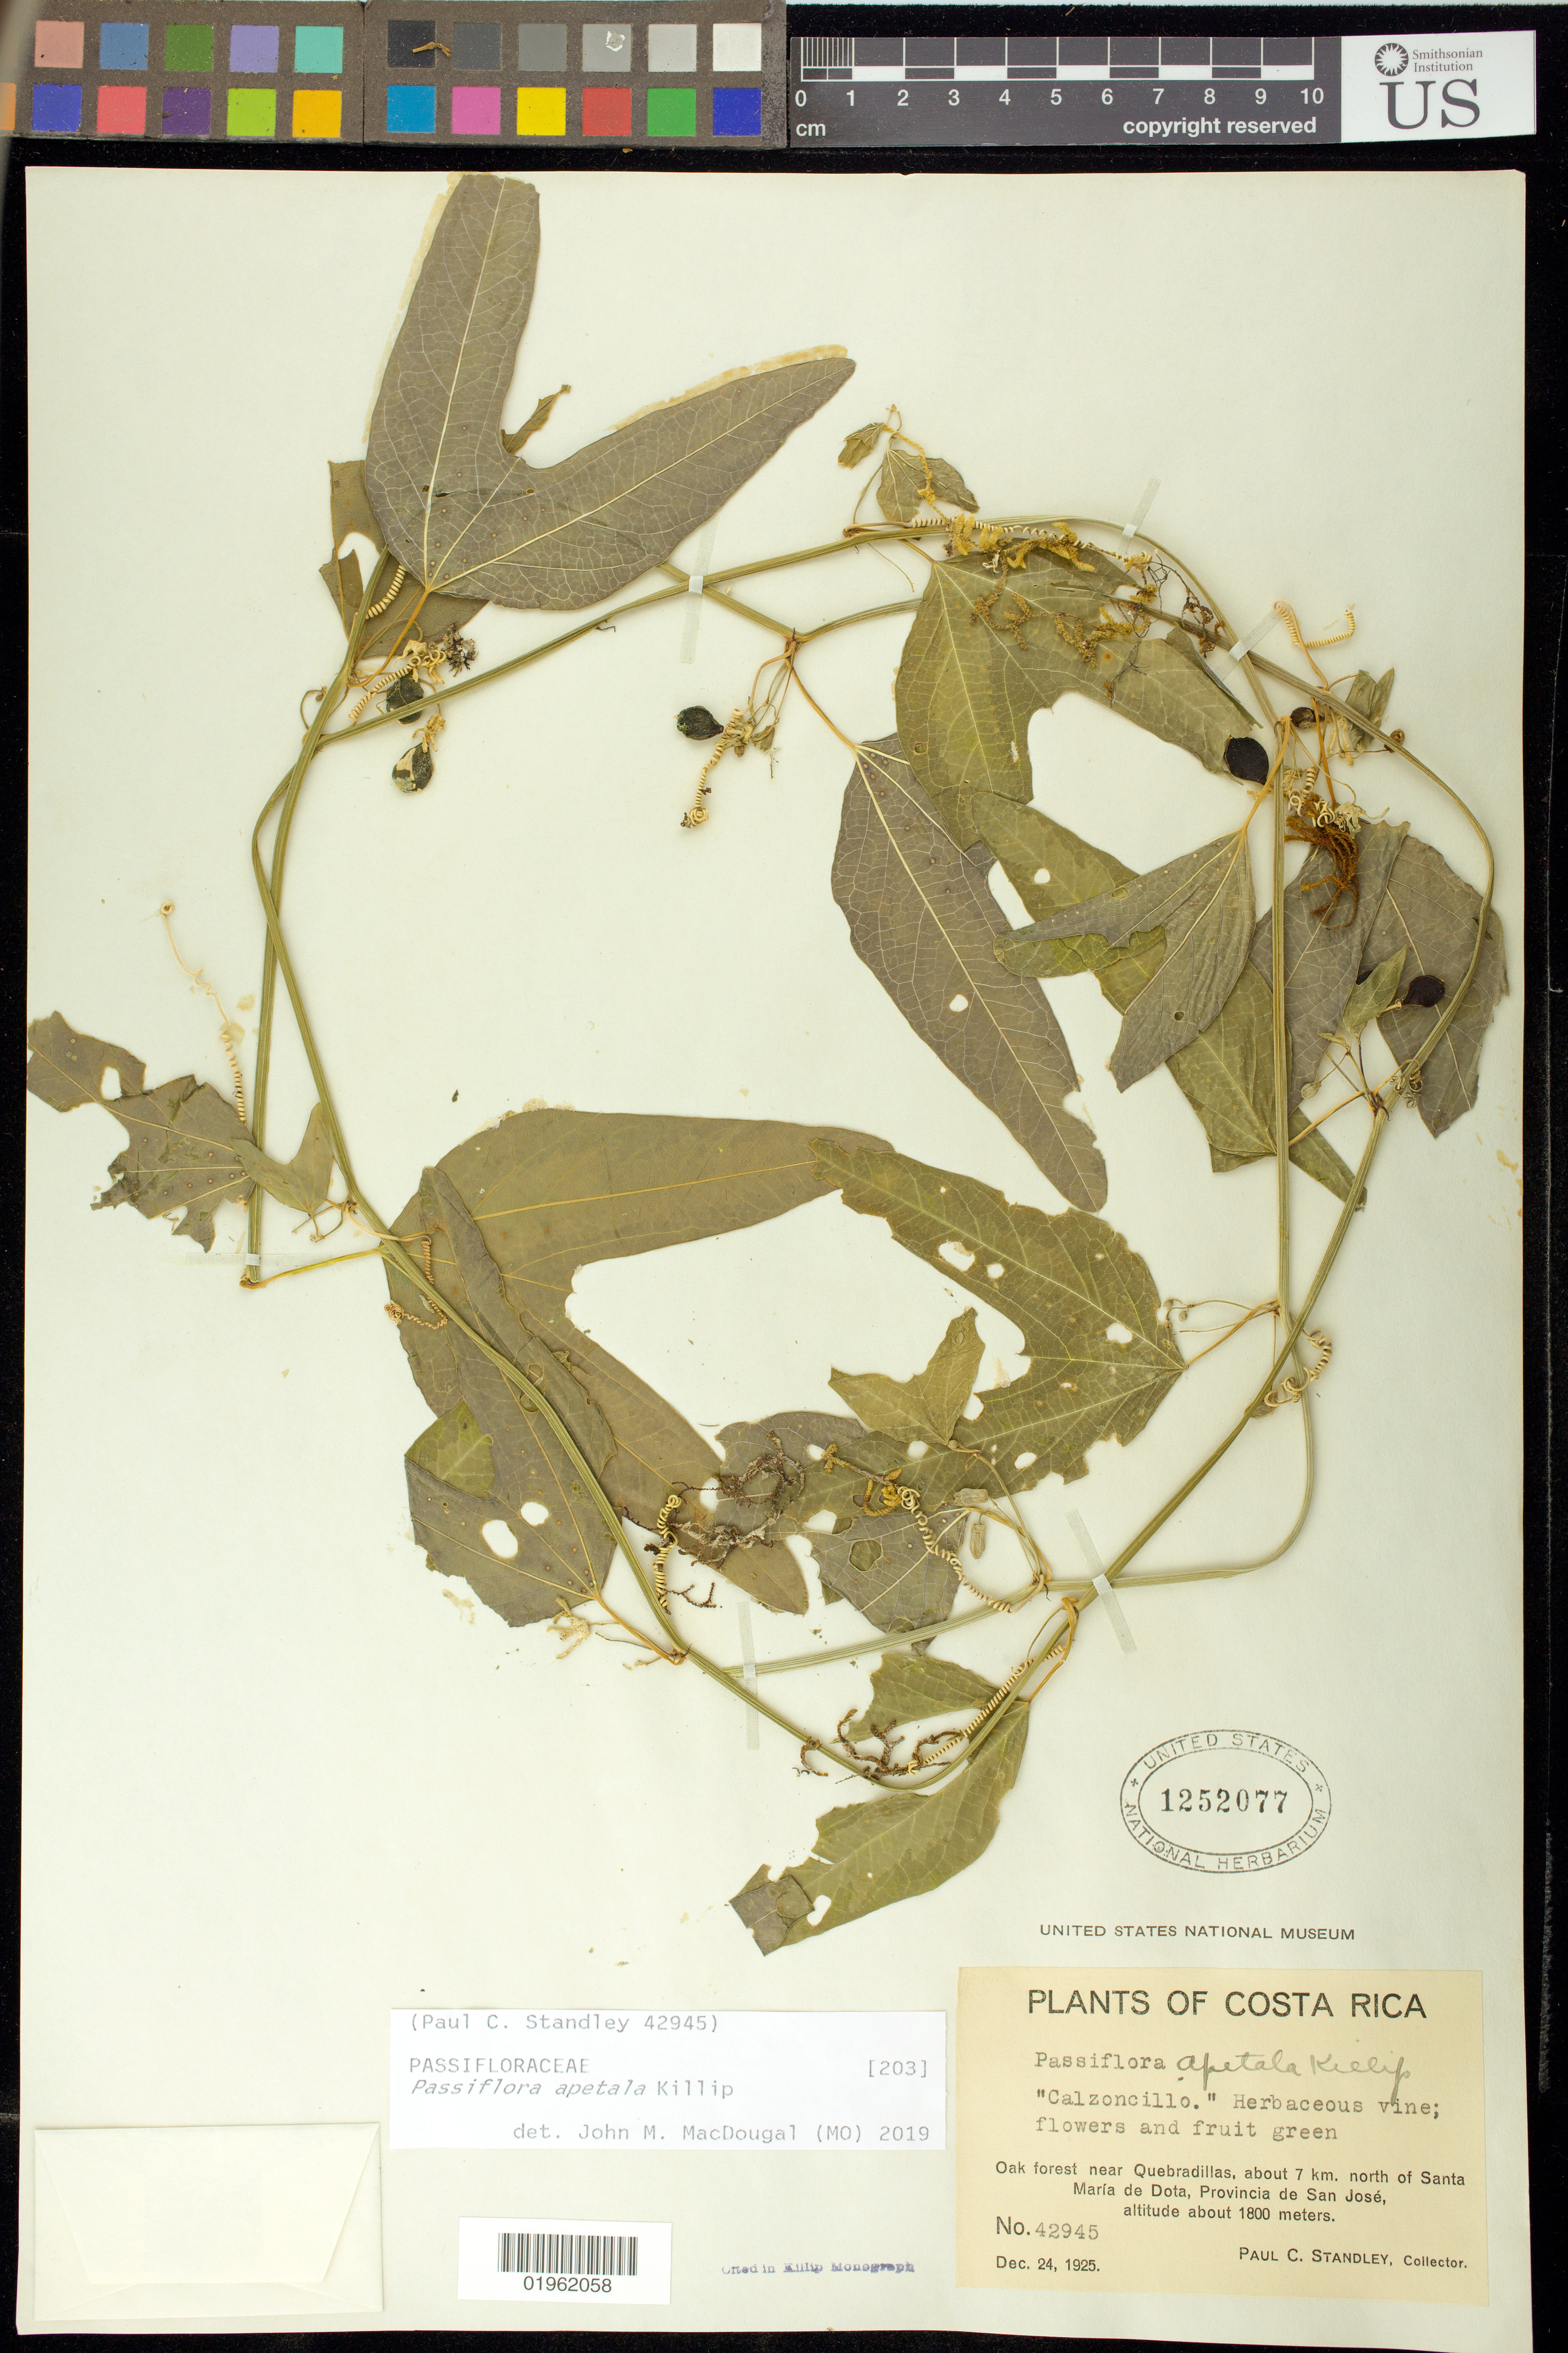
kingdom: Plantae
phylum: Tracheophyta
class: Magnoliopsida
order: Malpighiales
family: Passifloraceae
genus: Passiflora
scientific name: Passiflora apetala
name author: Killip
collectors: P. C. Standley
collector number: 42945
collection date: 1925-12-24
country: Costa Rica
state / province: San José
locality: Oak forest near Quebradillas, about 7 km. north of Santa María de Dota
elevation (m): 1800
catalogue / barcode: US 1252077